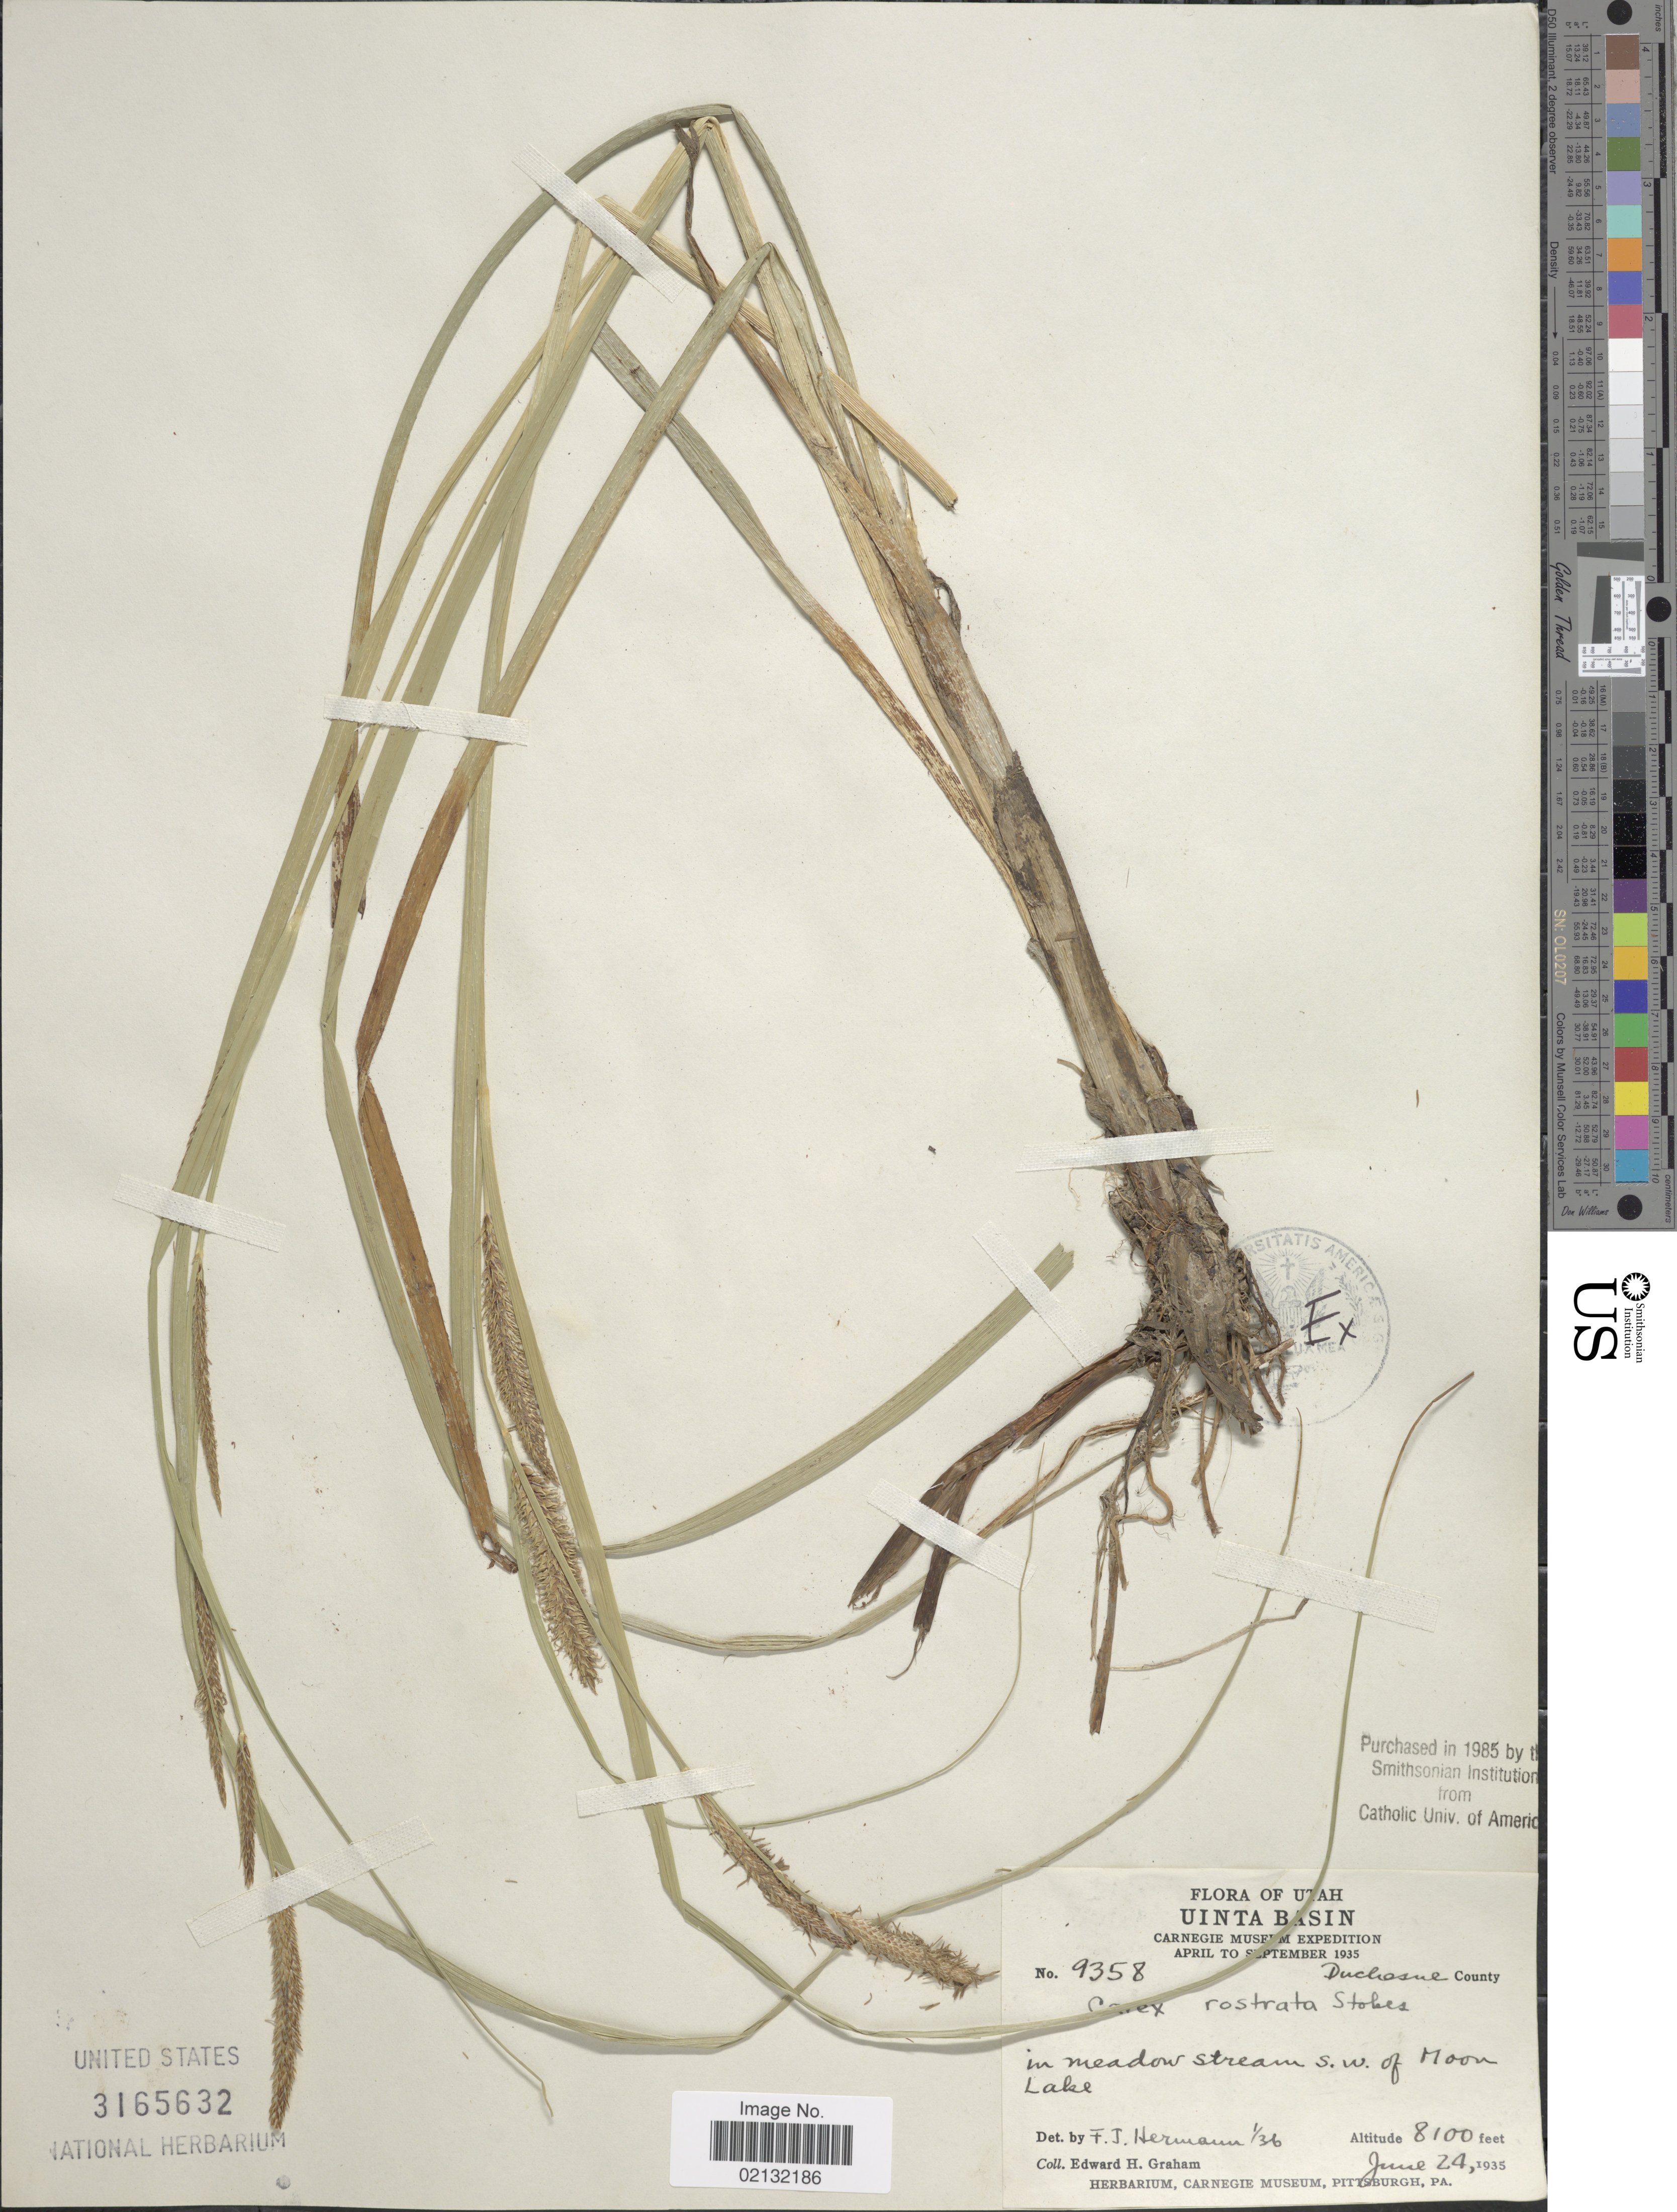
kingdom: Plantae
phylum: Tracheophyta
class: Liliopsida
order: Poales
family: Cyperaceae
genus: Carex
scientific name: Carex rostrata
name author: Stokes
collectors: E. H. Graham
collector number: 9358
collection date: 1935-06-24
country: United States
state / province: Utah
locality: Uinta Basin. In meadow stream s.w of Moon Lake. Duchesne County.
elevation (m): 2469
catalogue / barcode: US 3165632